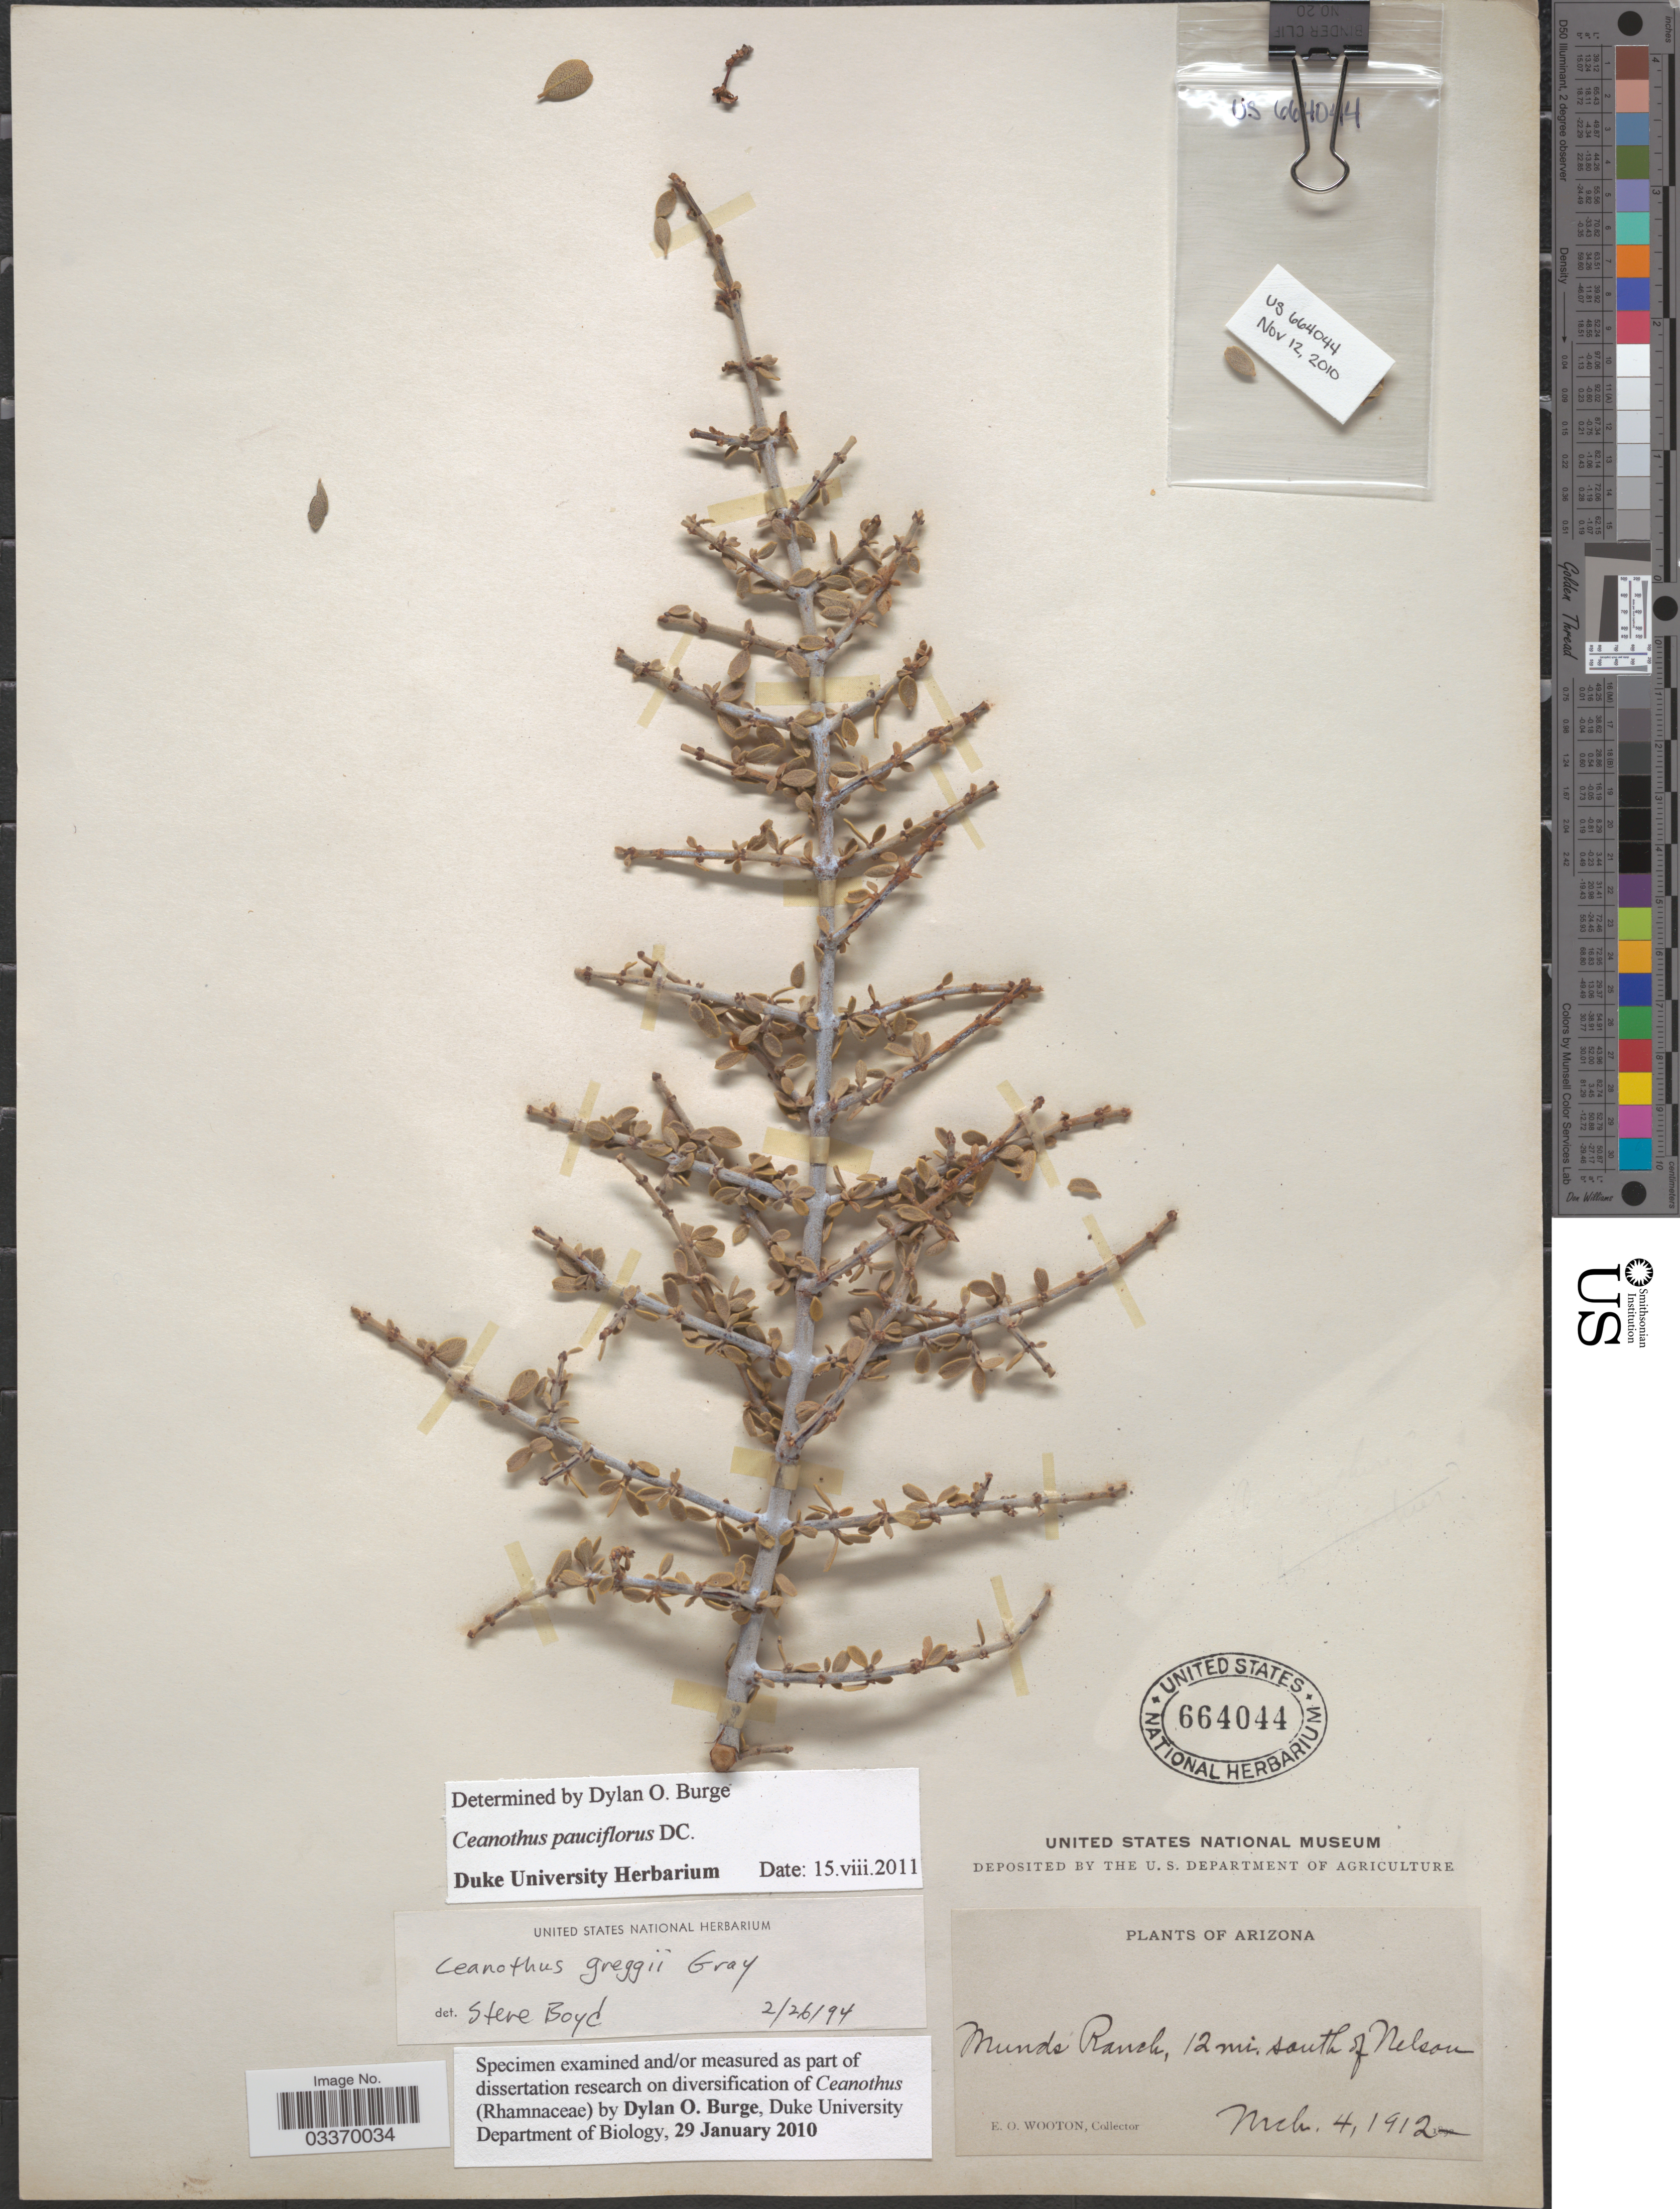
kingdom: Plantae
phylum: Tracheophyta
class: Magnoliopsida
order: Rosales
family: Rhamnaceae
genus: Ceanothus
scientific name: Ceanothus pauciflorus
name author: DC.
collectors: E. O. Wooton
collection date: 1912-03-04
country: United States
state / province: Arizona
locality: Munds' Ranch, 12 mi. south of Nelson.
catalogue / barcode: US 664044